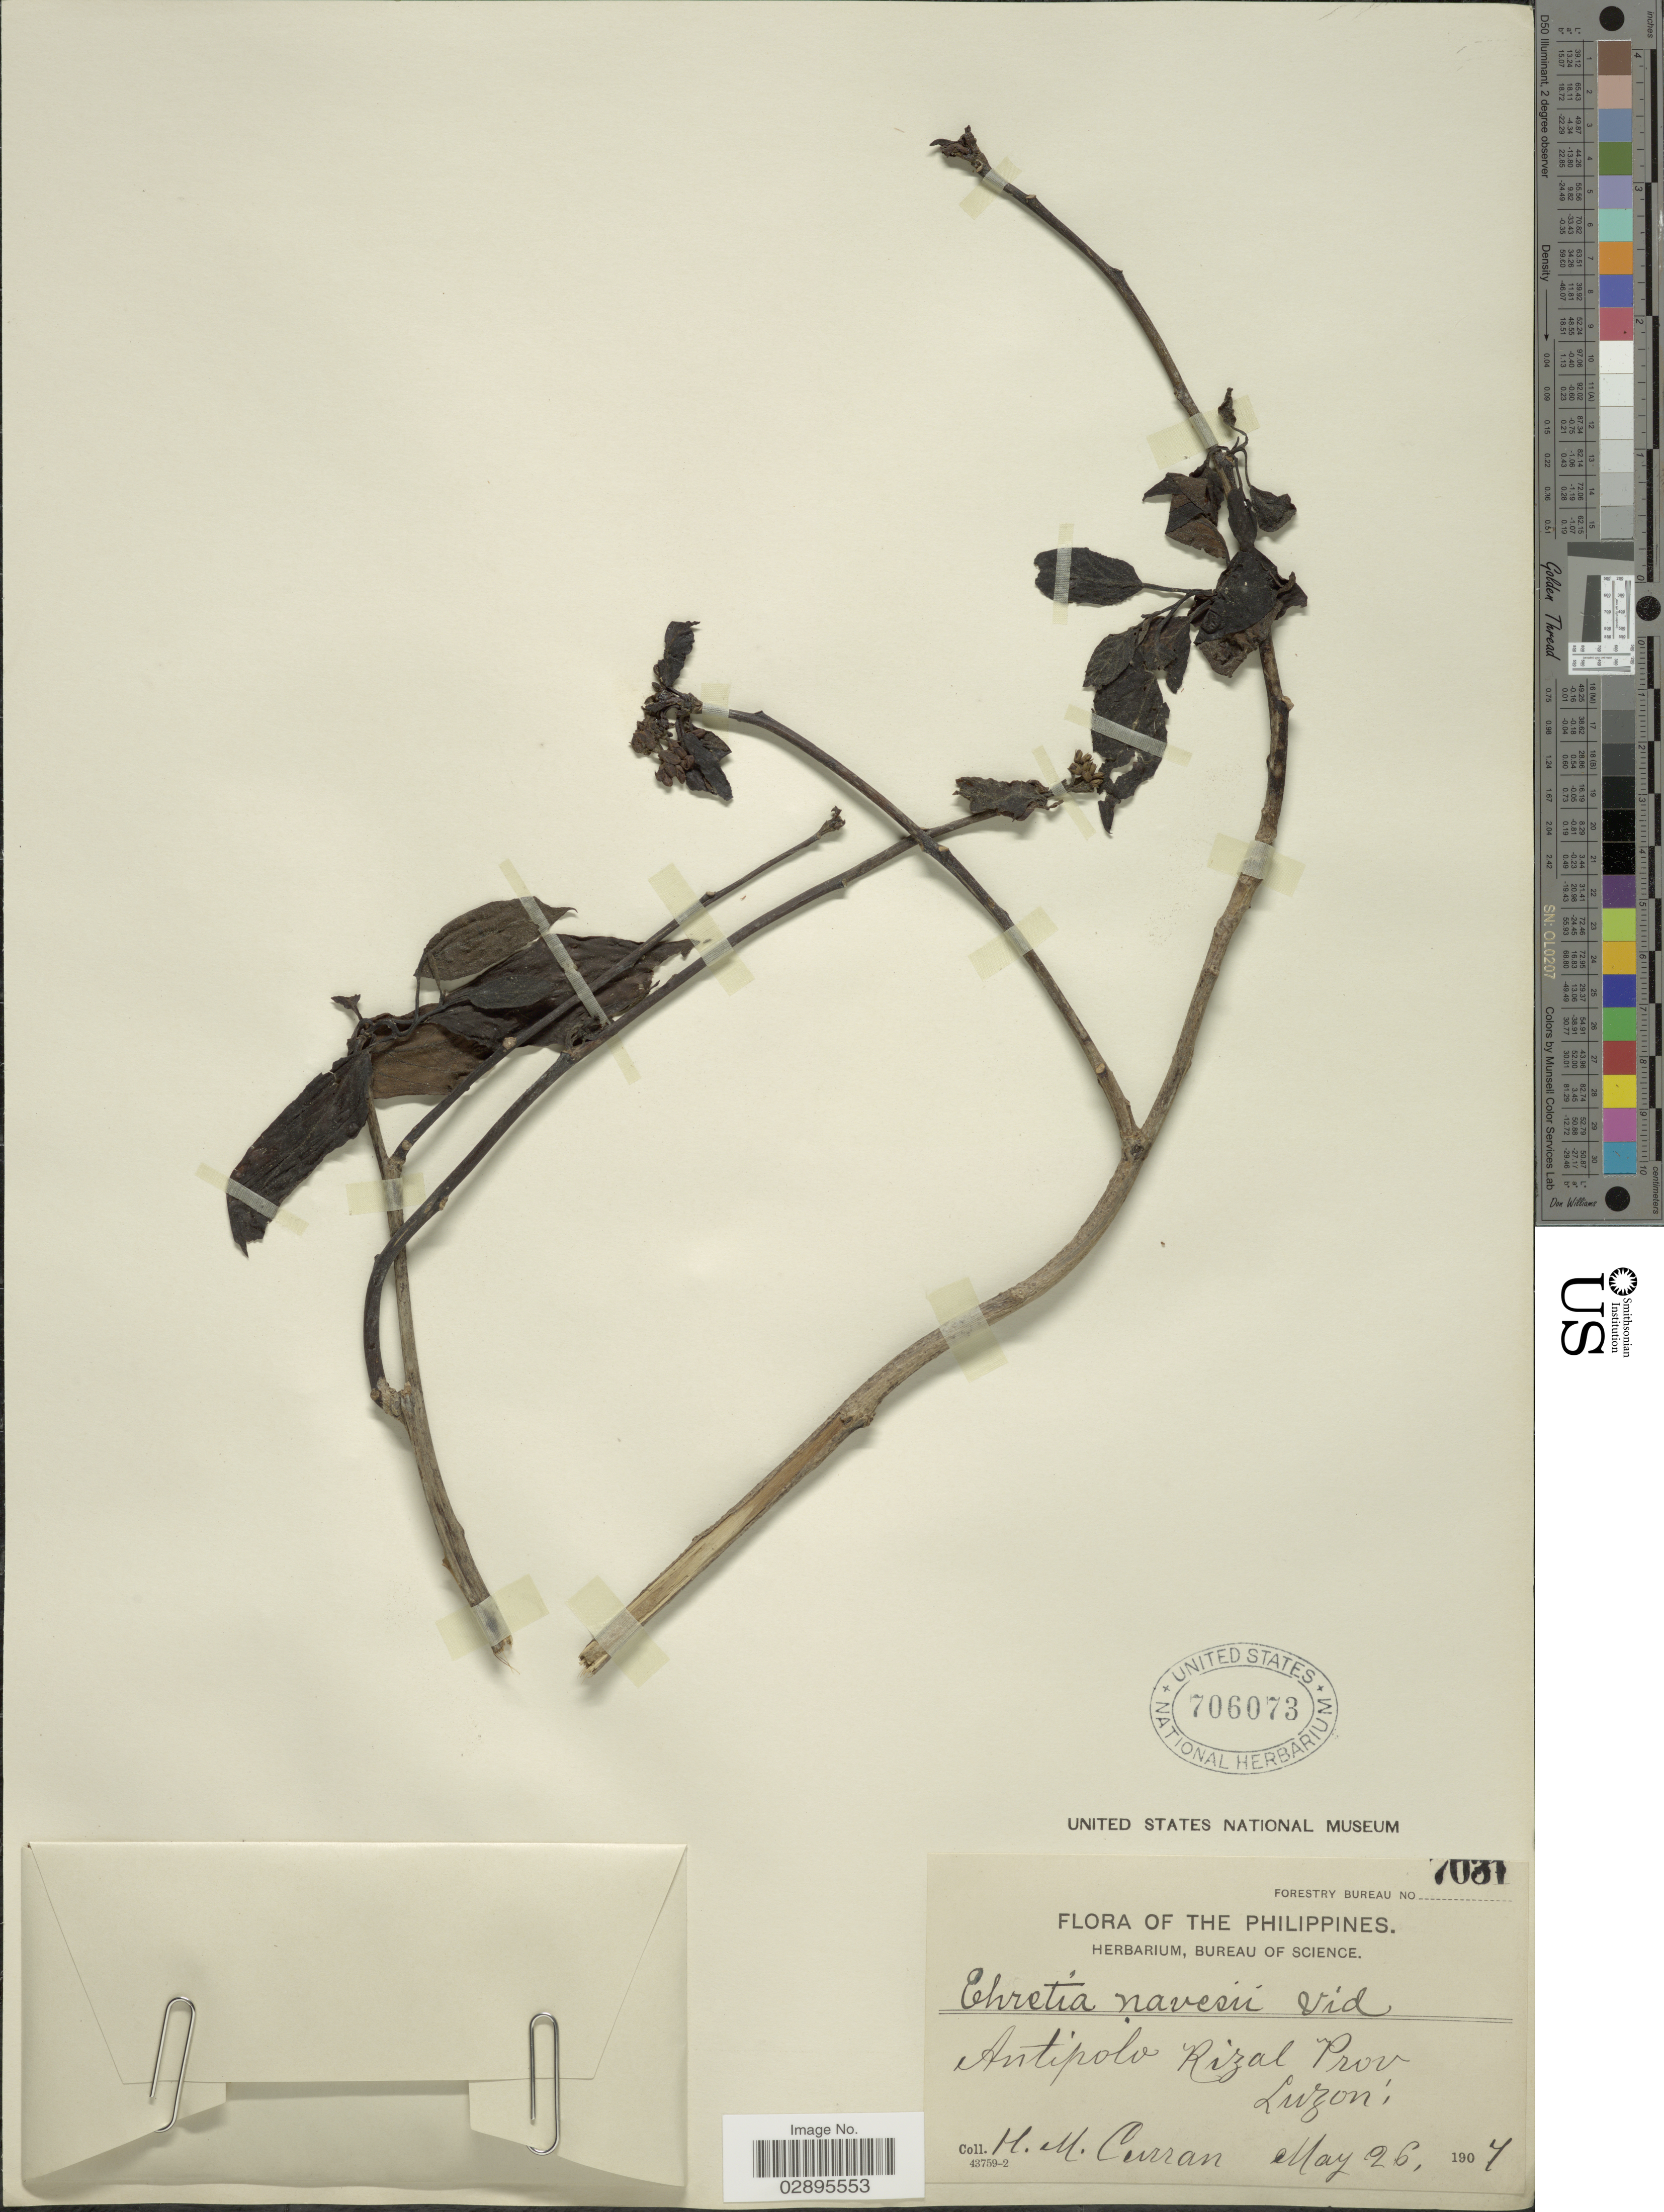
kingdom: Plantae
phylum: Tracheophyta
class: Magnoliopsida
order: Boraginales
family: Ehretiaceae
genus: Ehretia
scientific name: Ehretia navesii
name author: S. Vidal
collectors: H. M. Curran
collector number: Forestry Bureau 7031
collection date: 1907-05-26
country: Philippines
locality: Antipolo Rizal Prov., Luzon.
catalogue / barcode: US 706073